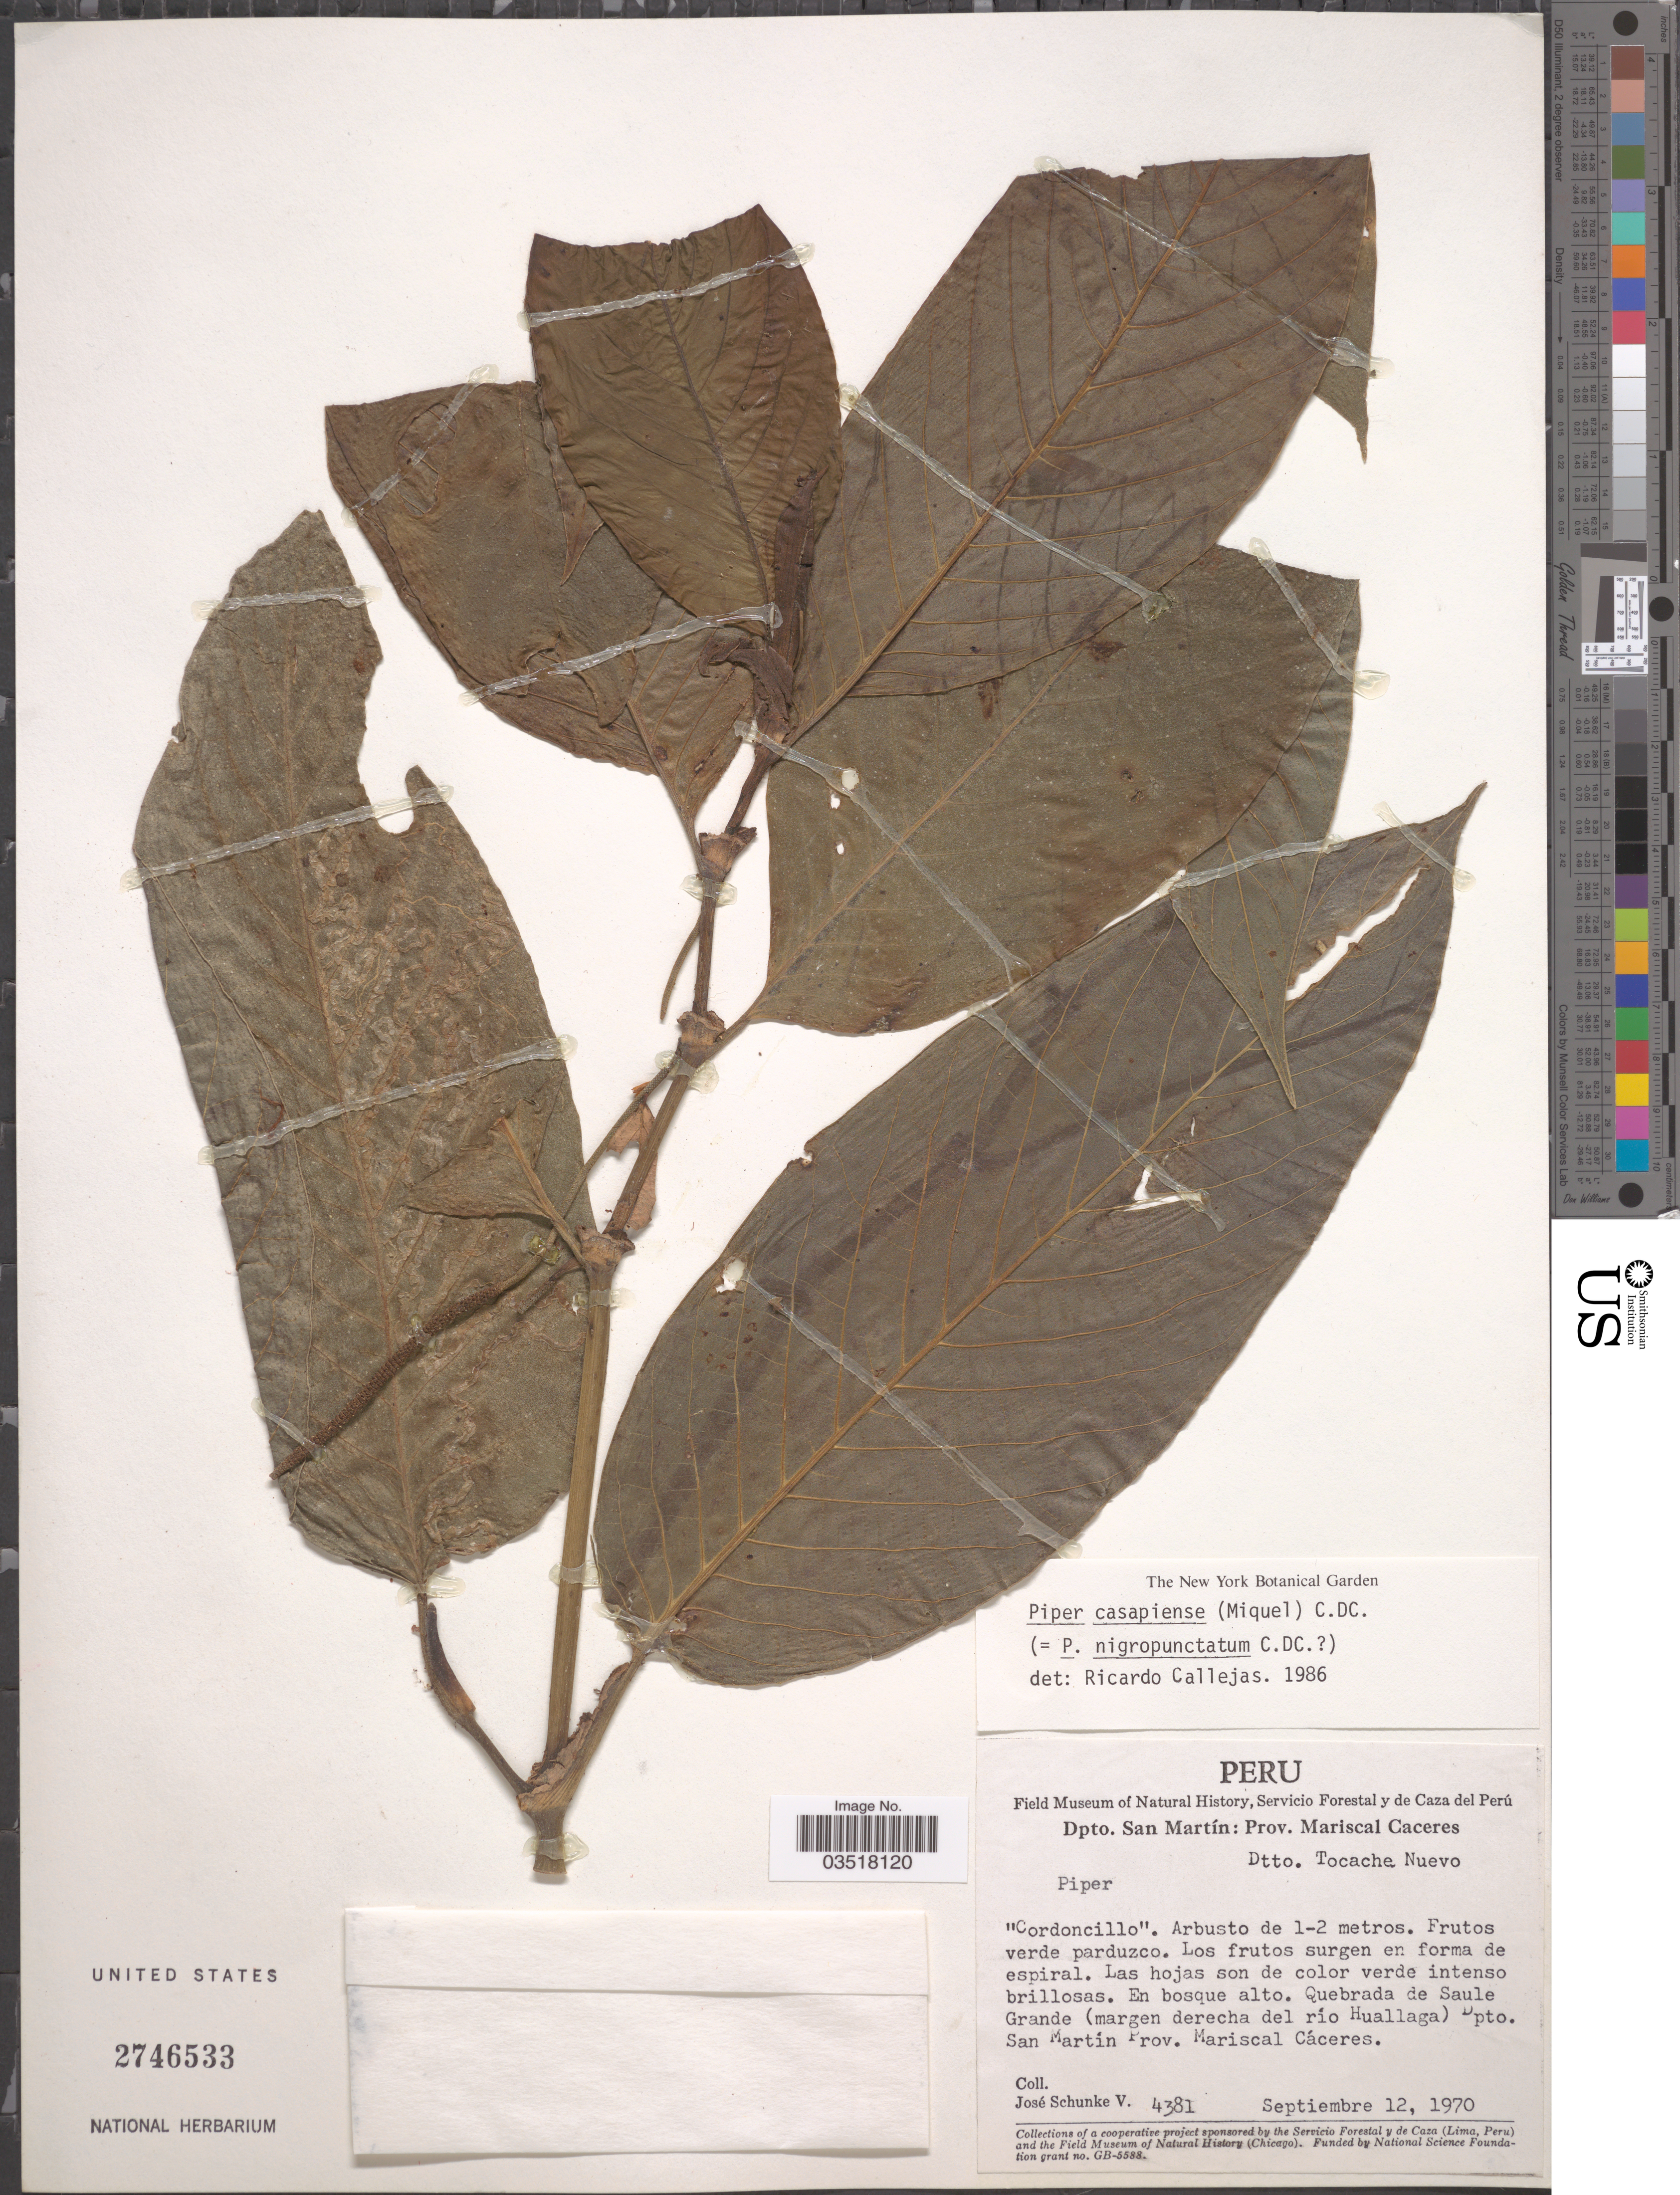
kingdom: Plantae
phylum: Tracheophyta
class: Magnoliopsida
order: Piperales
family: Piperaceae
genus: Piper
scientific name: Piper casapiense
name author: C. DC.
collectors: J. Schunke Vigo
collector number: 4381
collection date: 1970-09-12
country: Peru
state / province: San Martín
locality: Dpto. San Martín: Prov. Mariscal Caceres. Dtto. Tocache Nuevo. Quebrada de Saule Grande (margen derecha del río Huallaga).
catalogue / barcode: US 2746533